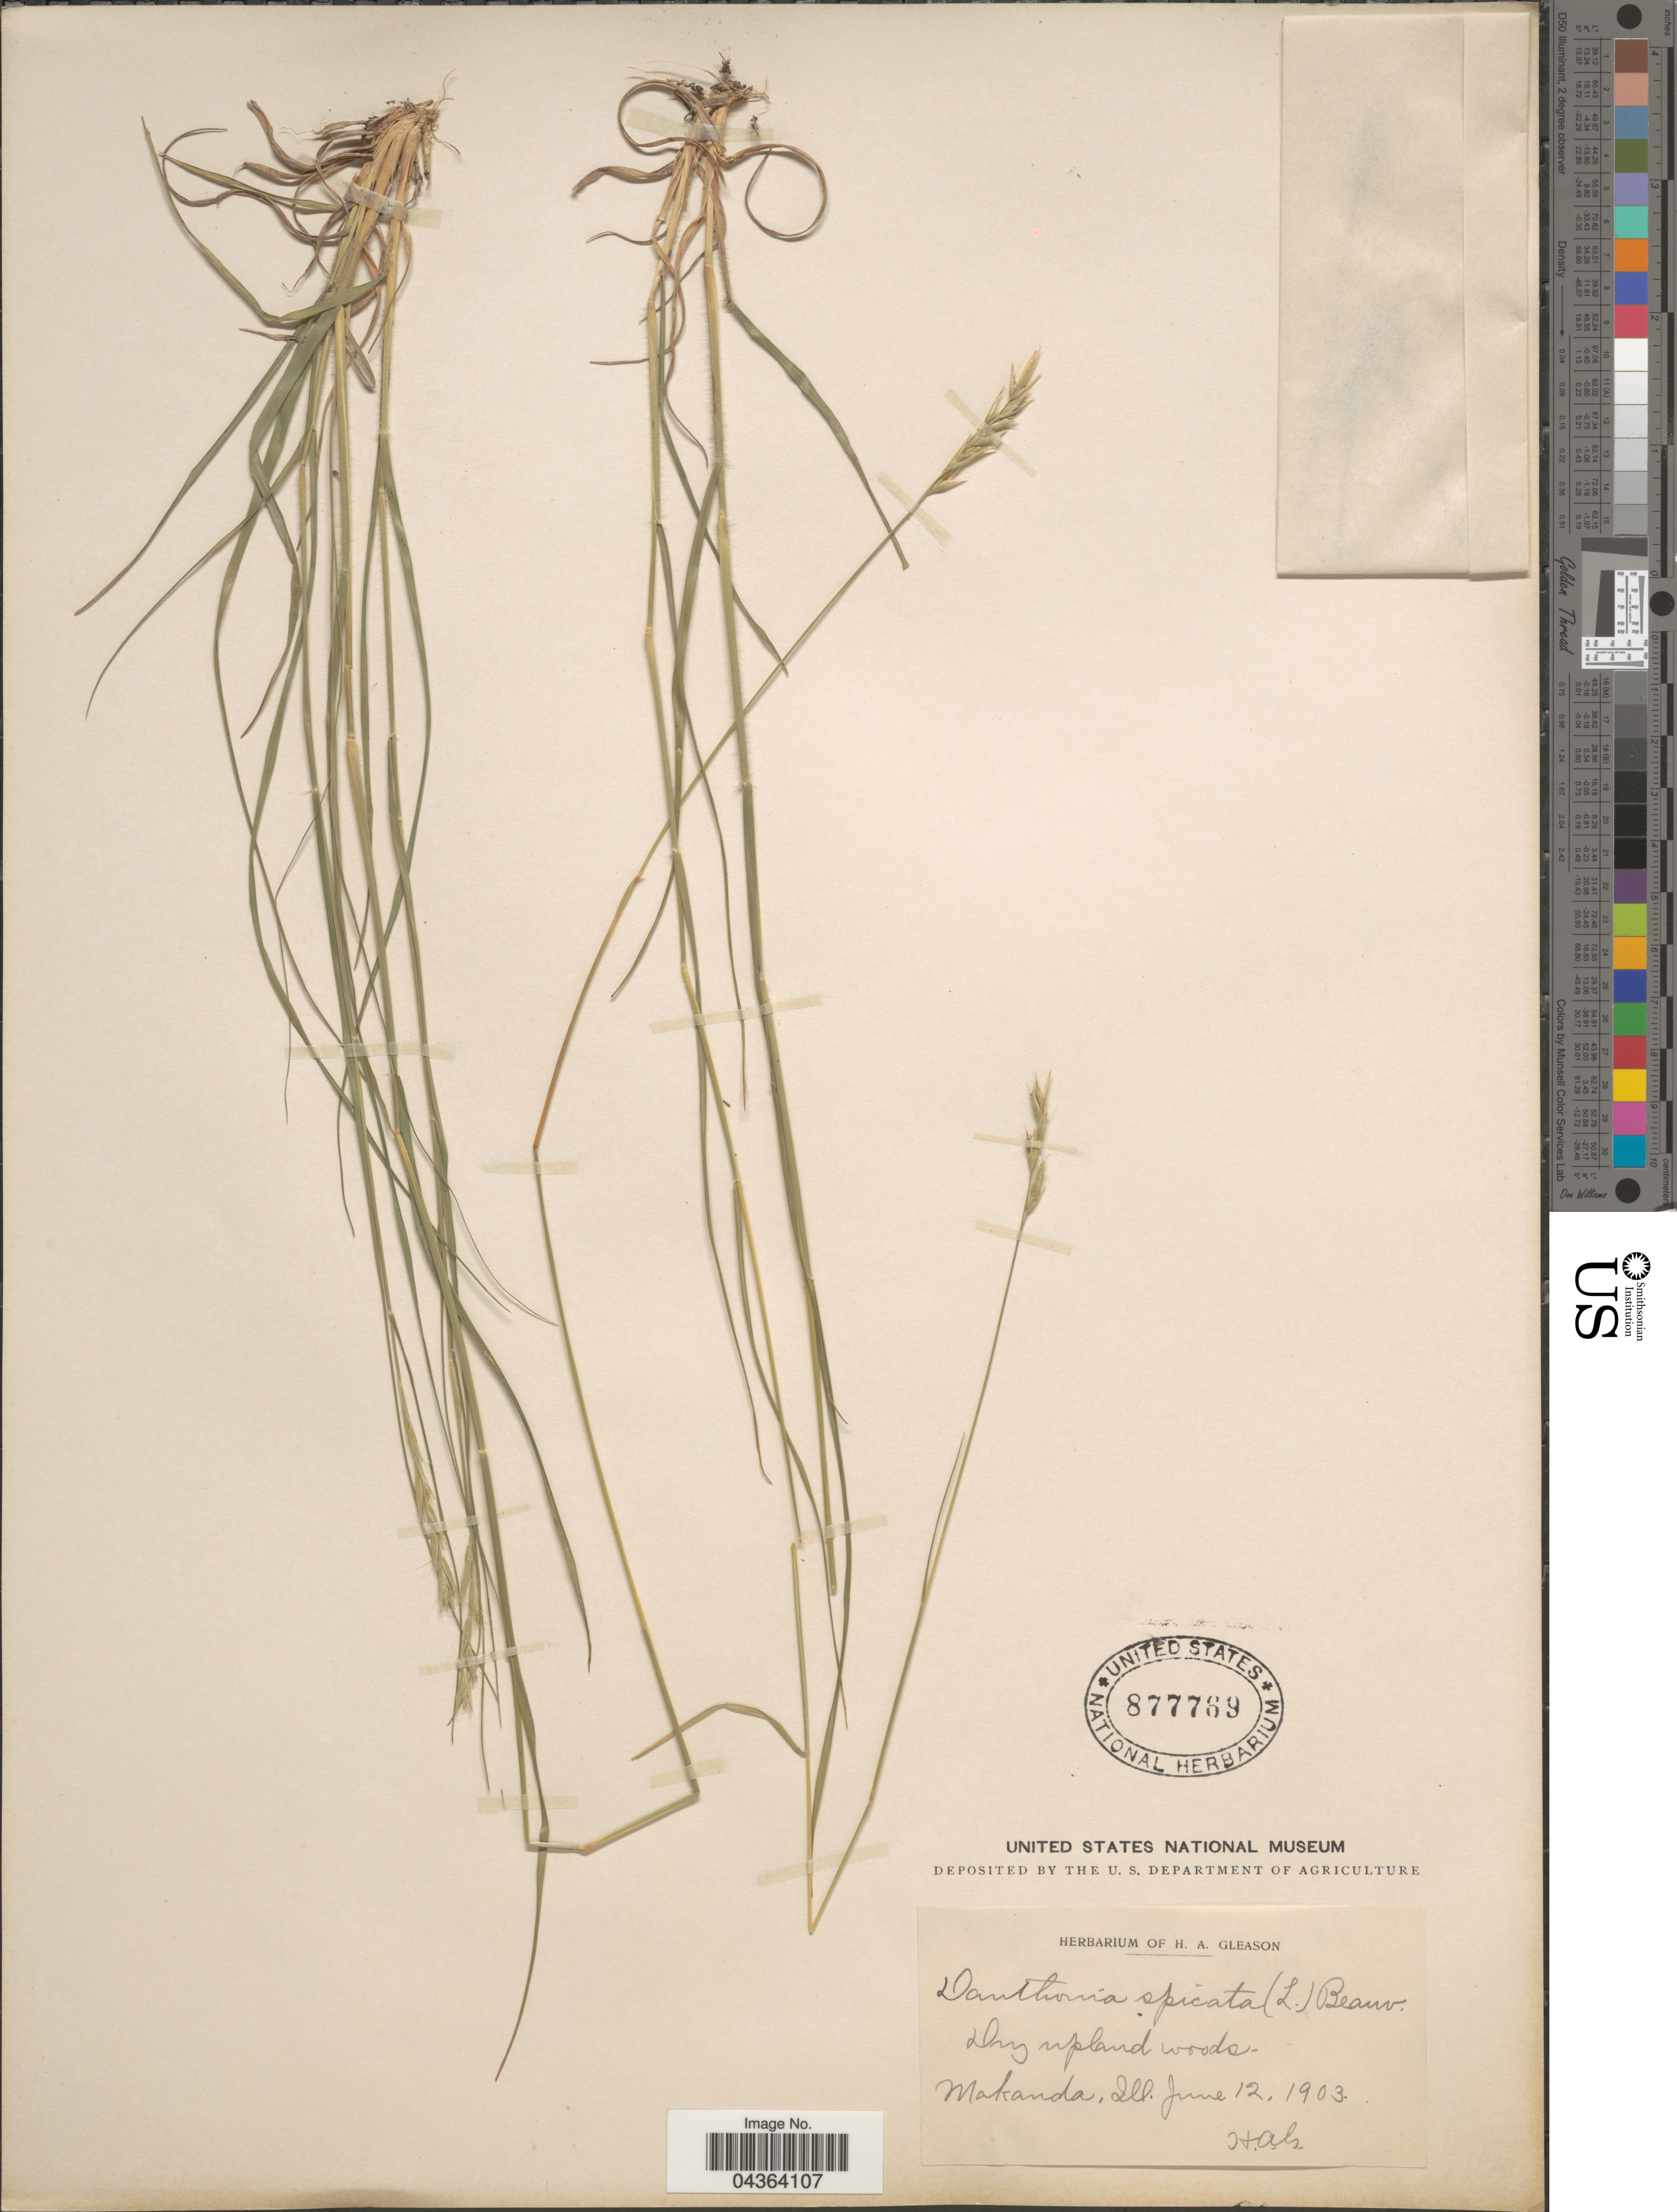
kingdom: Plantae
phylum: Tracheophyta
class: Liliopsida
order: Poales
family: Poaceae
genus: Danthonia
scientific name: Danthonia spicata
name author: (L.) P. Beauv. ex Roem. & Schult.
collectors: H. A. Gleason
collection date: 1903-06-12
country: United States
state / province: Illinois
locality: Dry upland woods. Makanda.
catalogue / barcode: US 877769